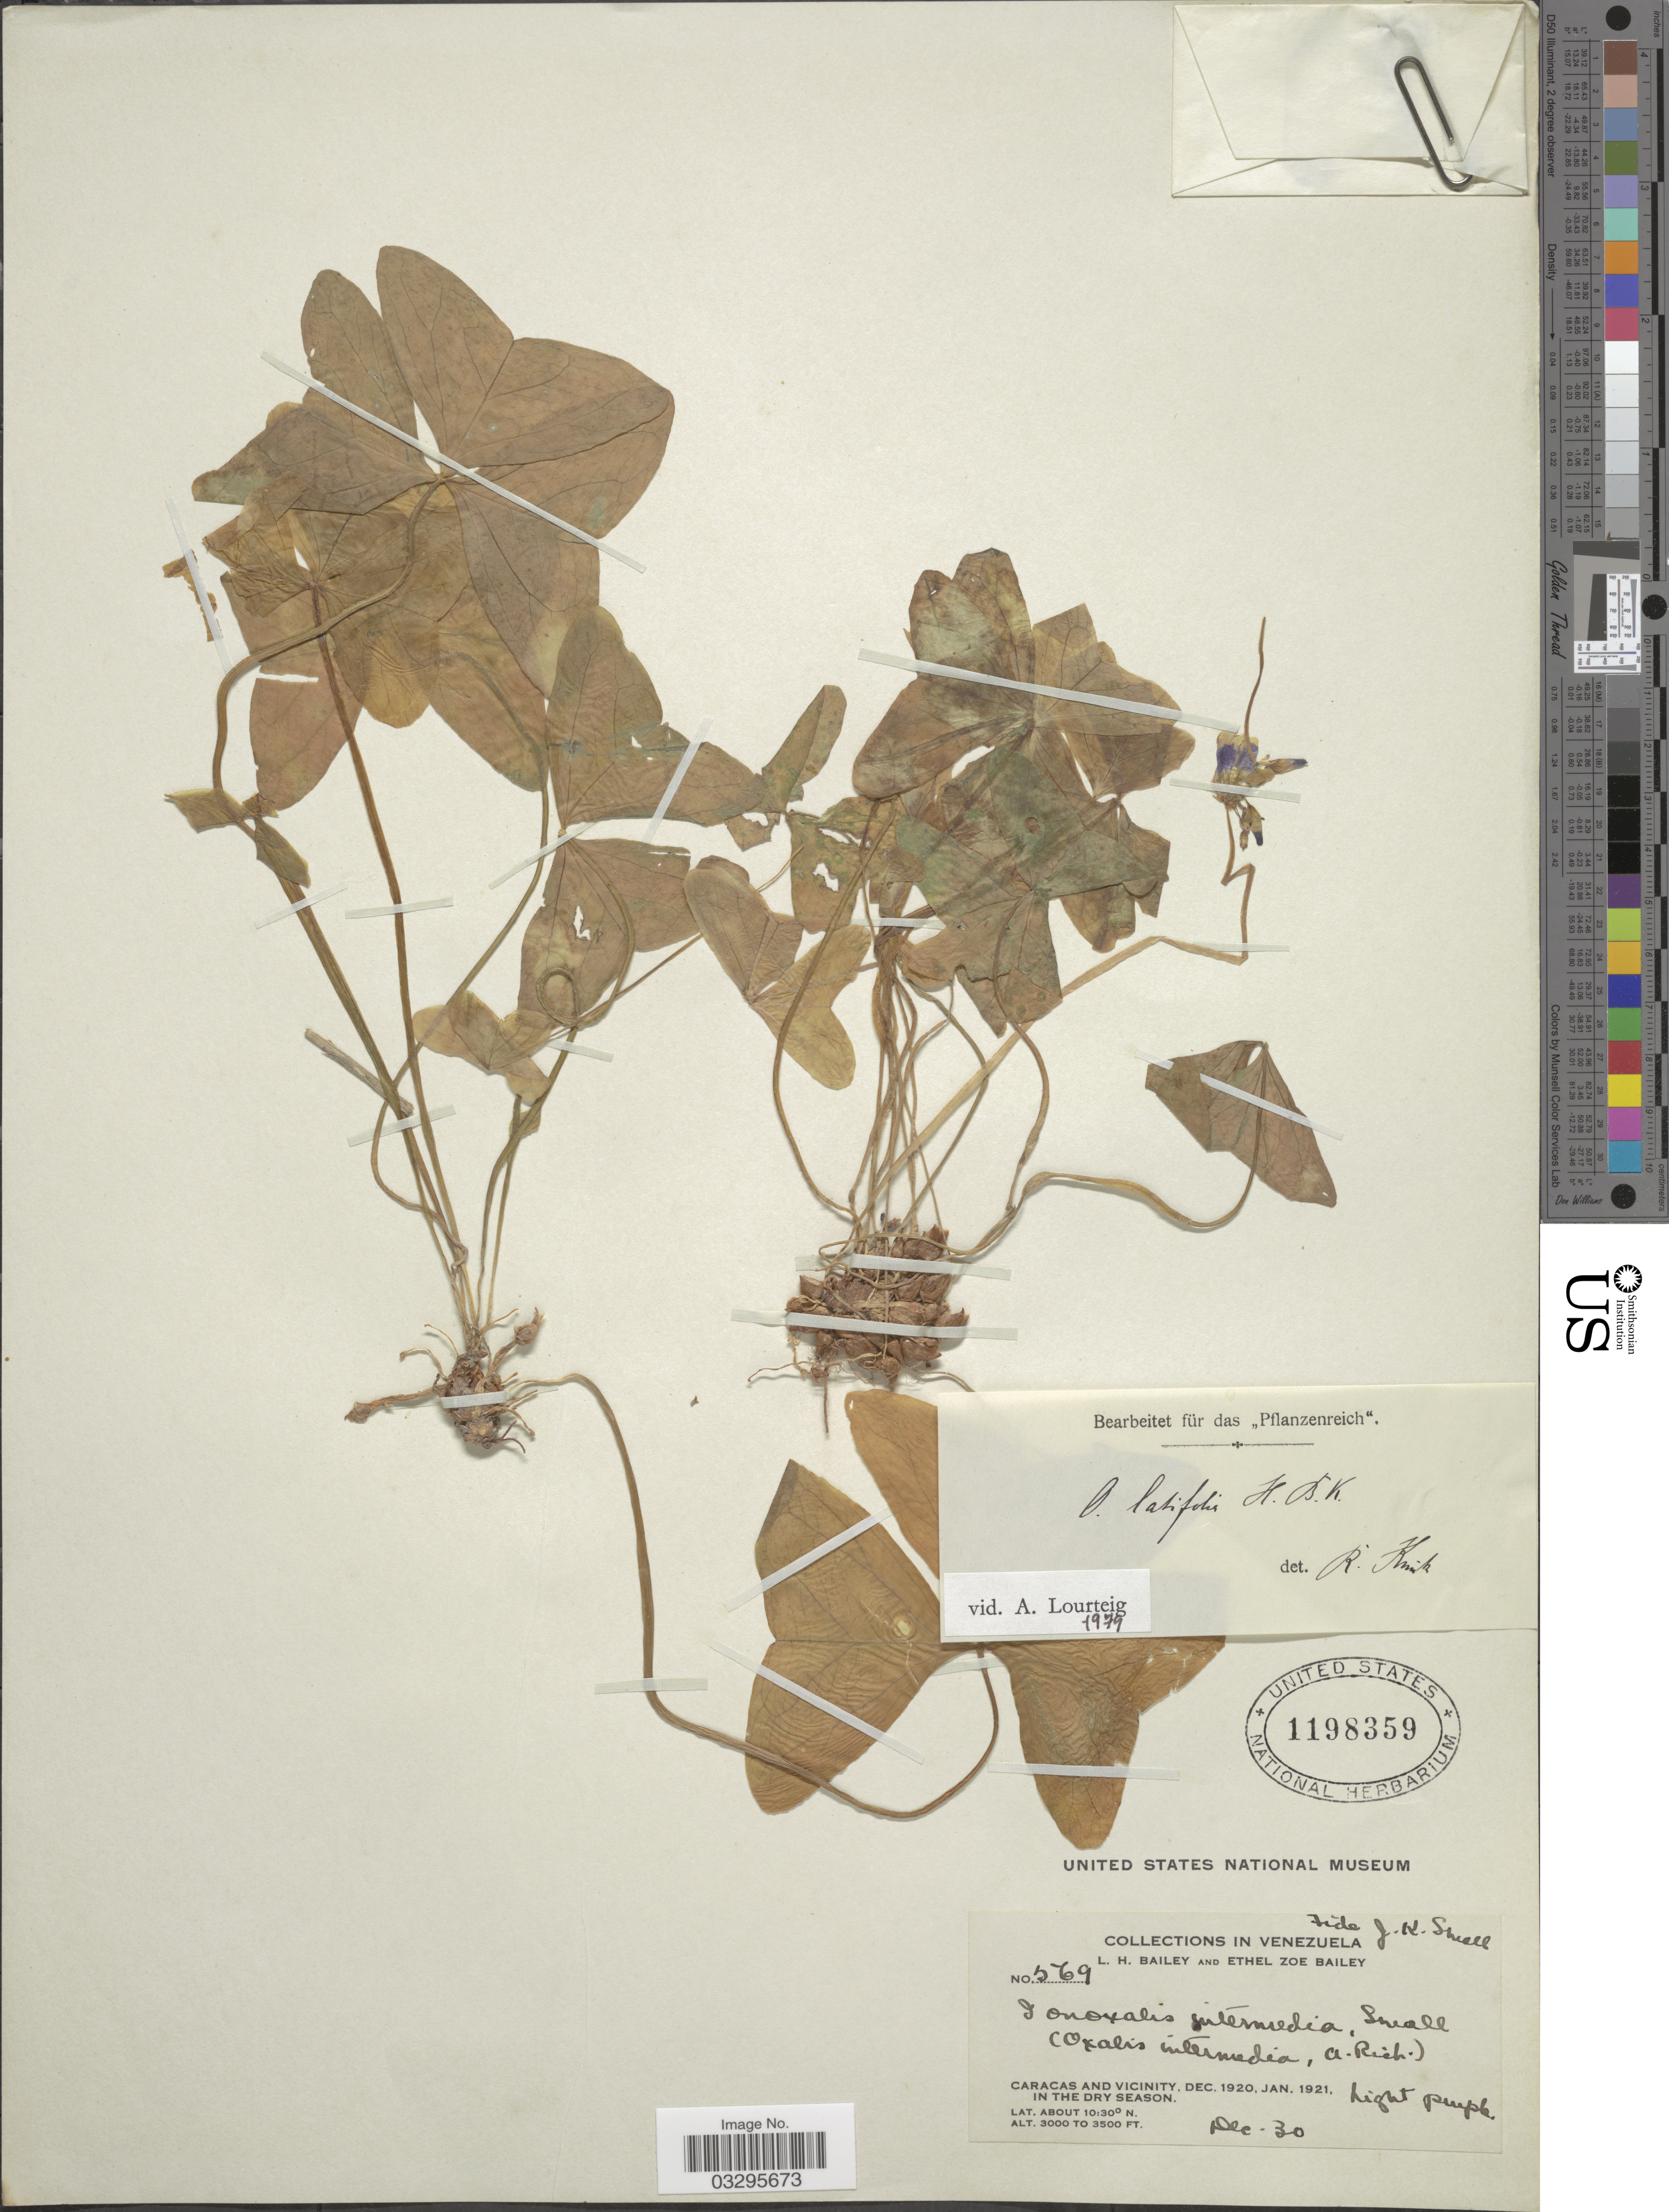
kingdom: Plantae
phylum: Tracheophyta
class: Magnoliopsida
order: Oxalidales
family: Oxalidaceae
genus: Oxalis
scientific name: Oxalis latifolia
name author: Kunth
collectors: L. H. Bailey & E. Z. Bailey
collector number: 569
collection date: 1921-12-30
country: Venezuela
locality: Caracas and vicinity.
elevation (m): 914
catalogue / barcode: US 1198359